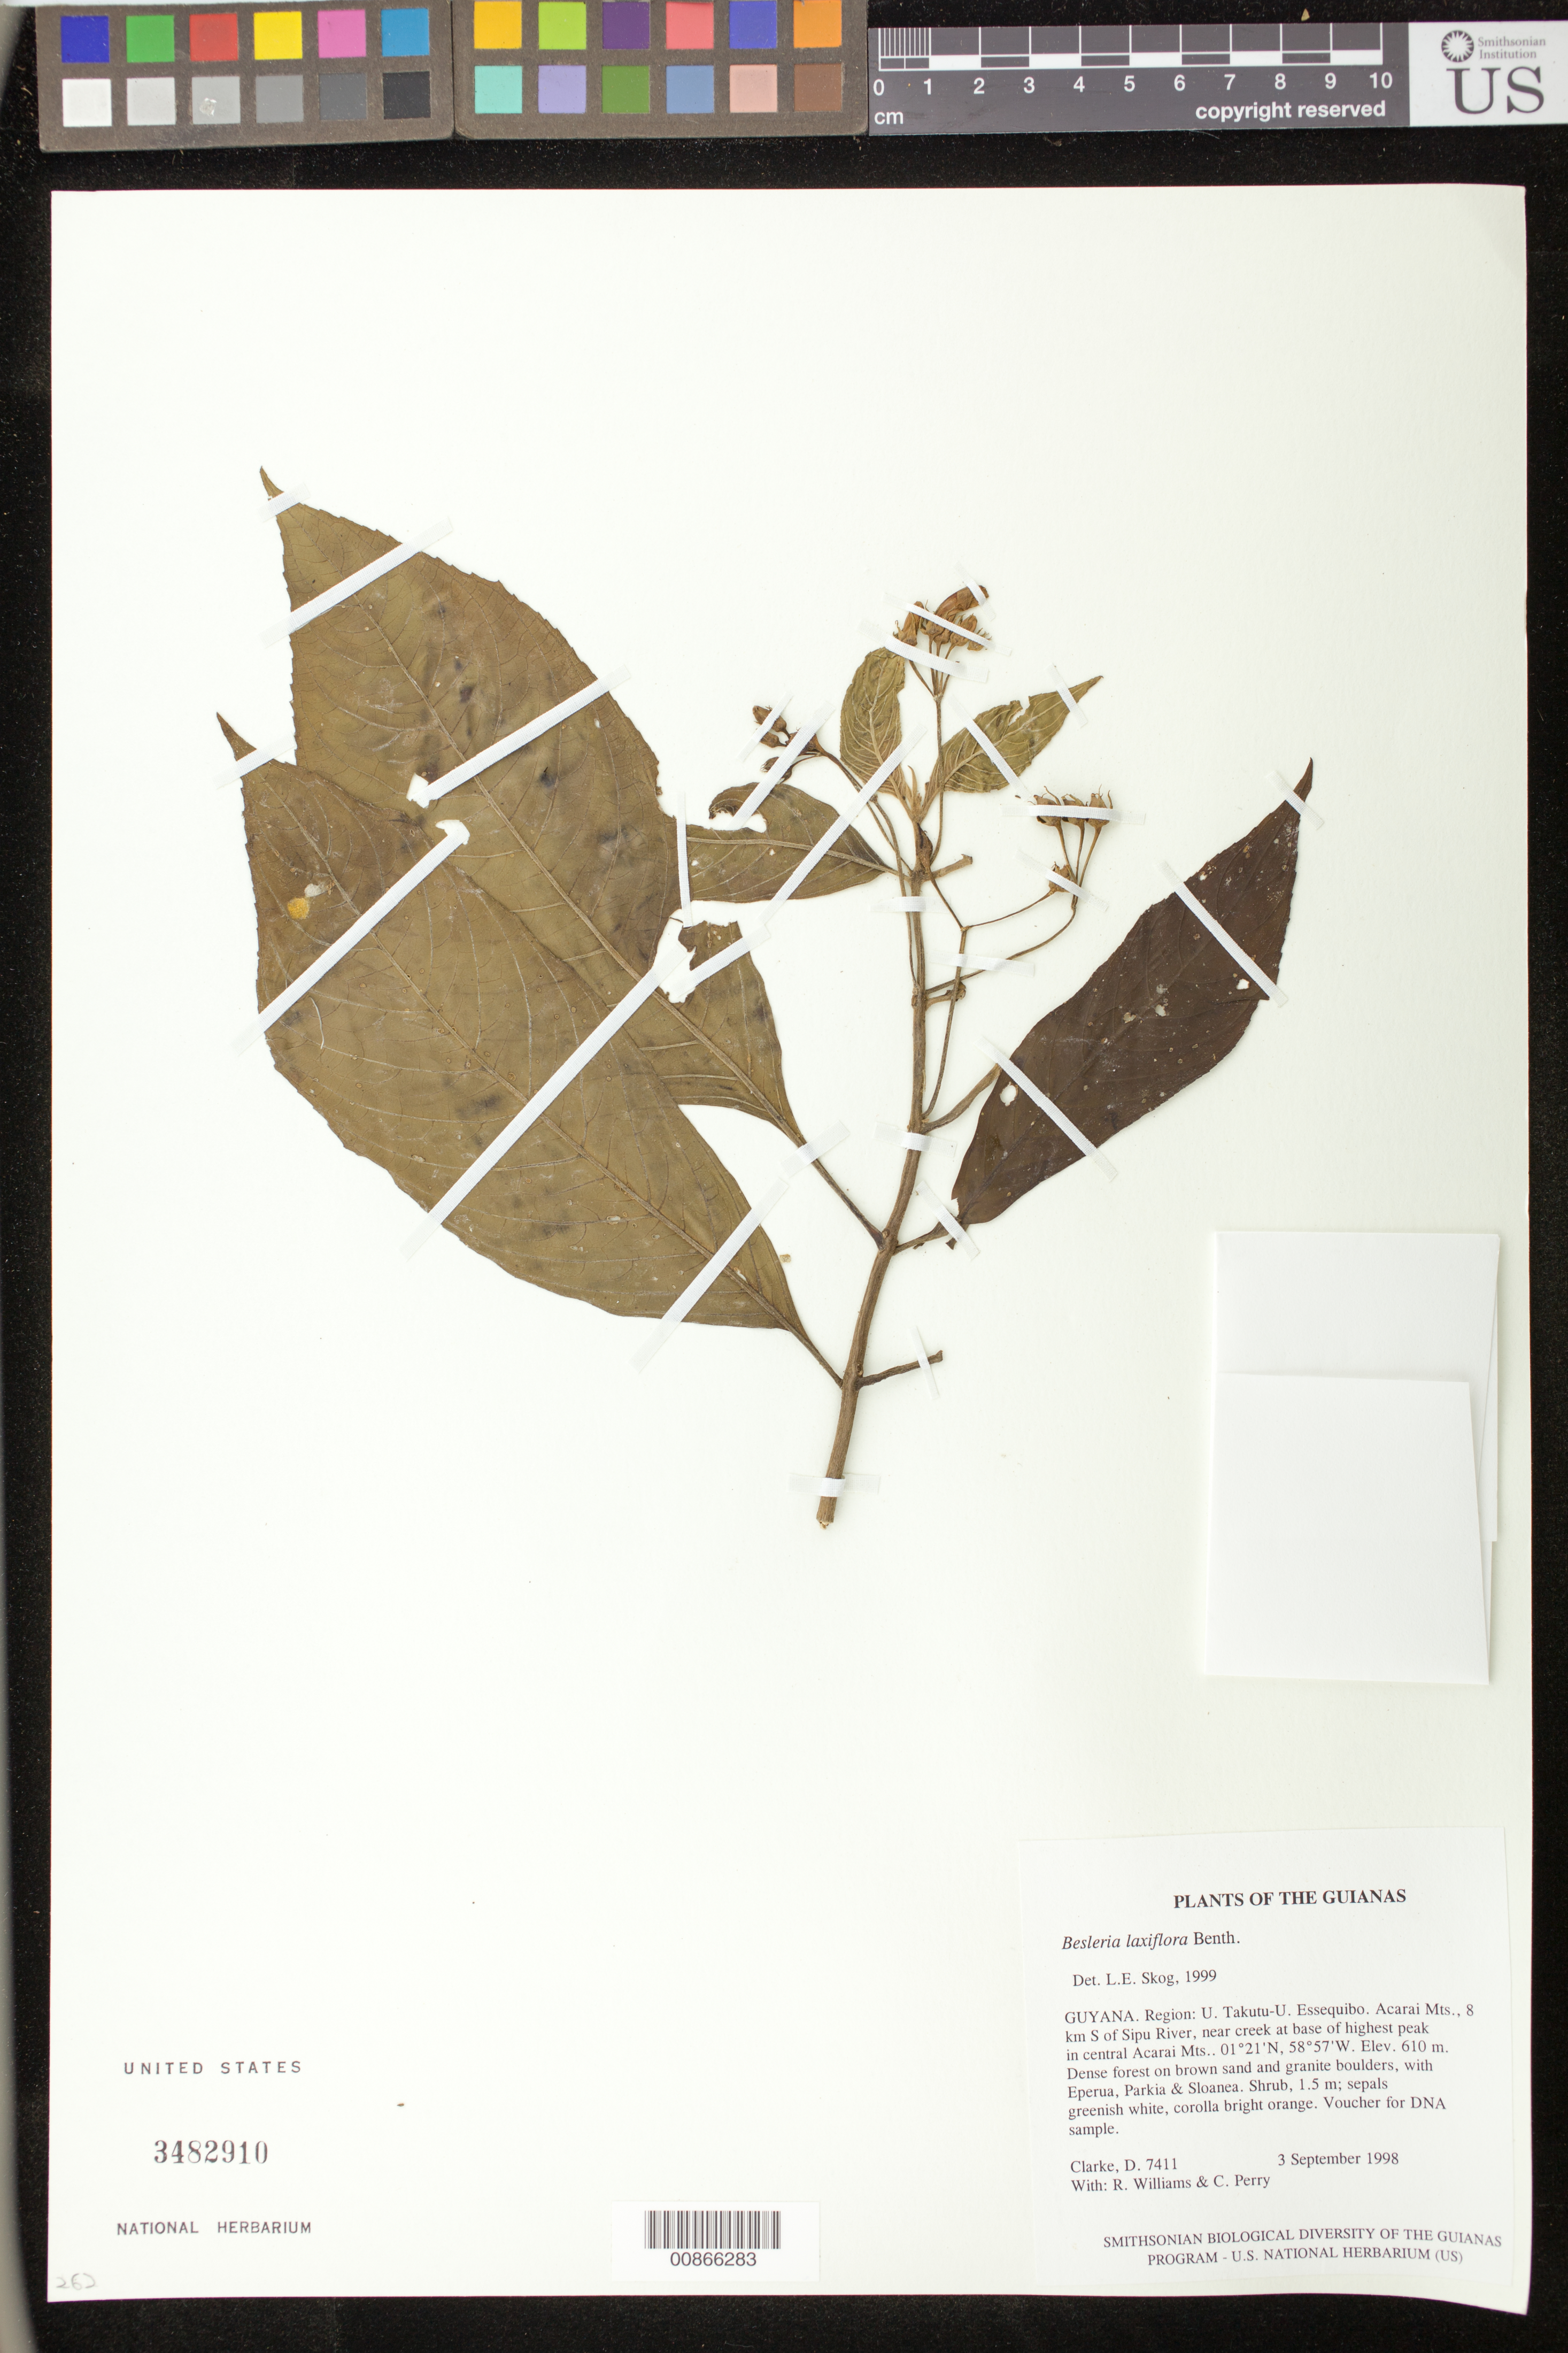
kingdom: Plantae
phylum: Tracheophyta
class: Magnoliopsida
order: Lamiales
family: Gesneriaceae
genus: Besleria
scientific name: Besleria laxiflora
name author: Benth.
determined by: Skog, Laurence E.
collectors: H. D. Clarke, R. Williams & C. Perry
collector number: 7411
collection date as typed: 3 September 1998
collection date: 1998-09-03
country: Guyana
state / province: U. Takutu-U. Essequibo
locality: Acarai Mts., 8 km S of Sipu River, near creek at base of highest peak in central Acarai Mts.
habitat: Dense forest on brown sand and granite boulders, with Eperua, Parkia & Sloanea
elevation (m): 610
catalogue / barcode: US 3482910